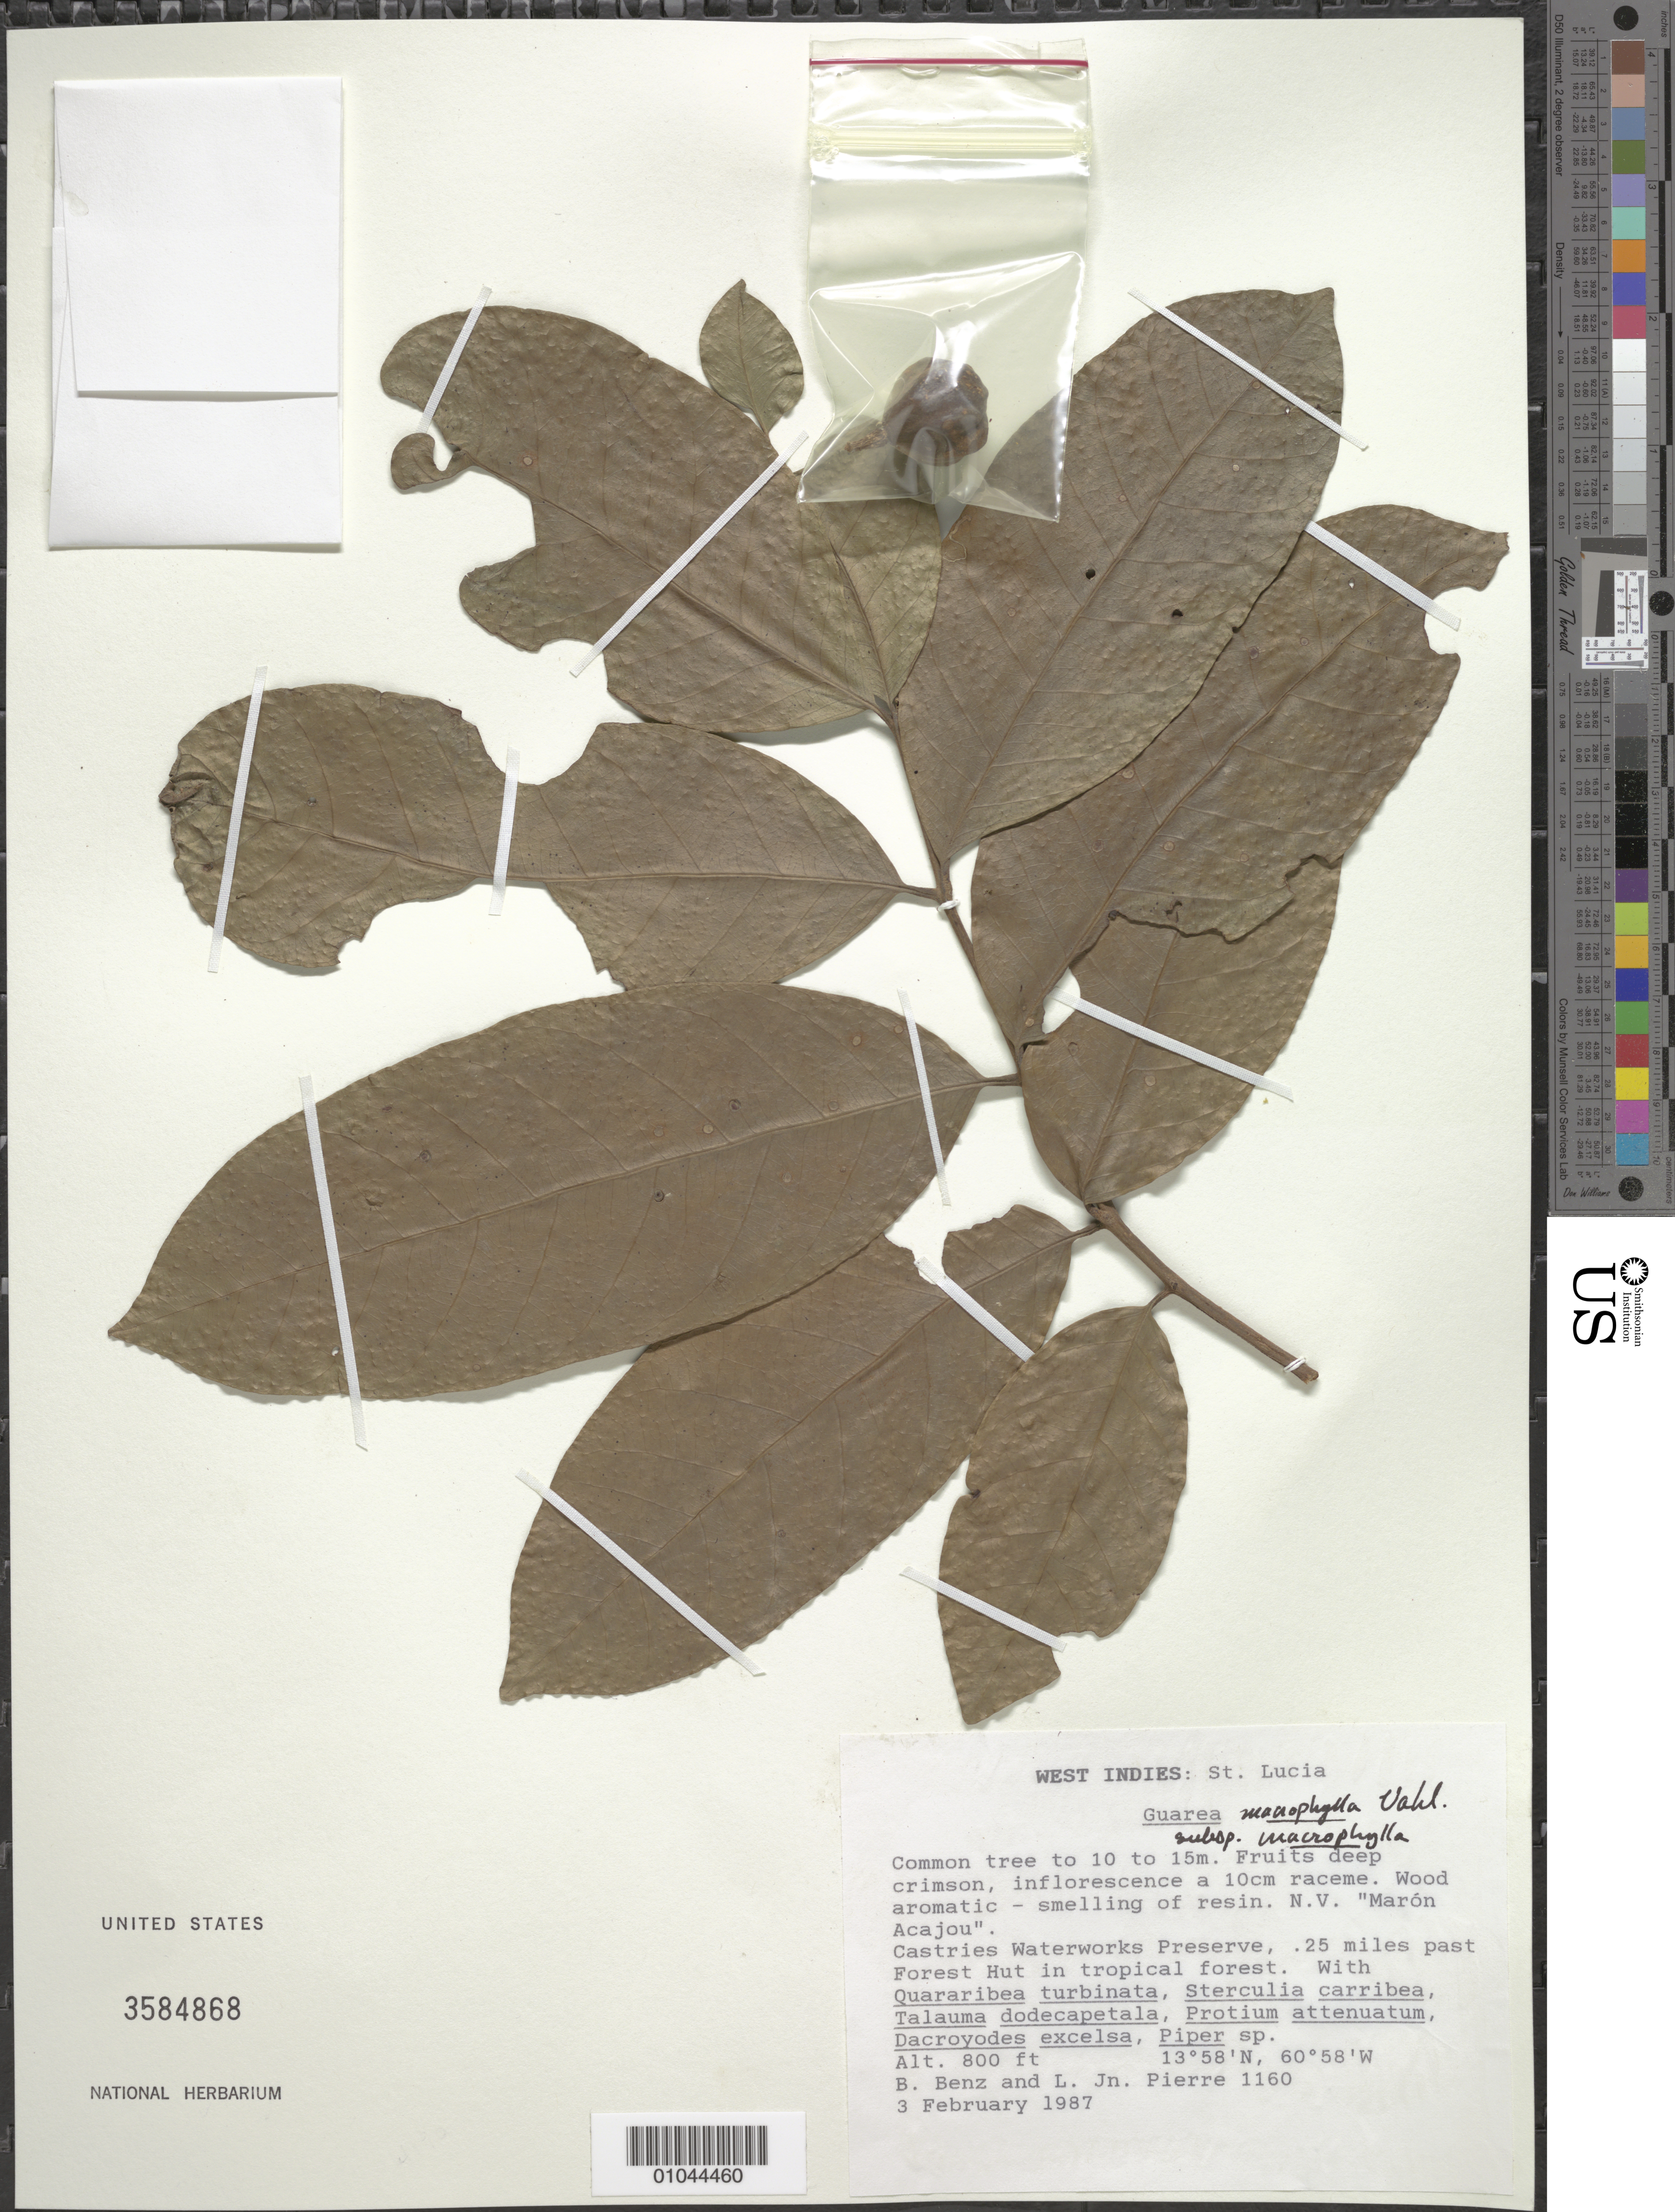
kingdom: Plantae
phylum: Tracheophyta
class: Magnoliopsida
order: Sapindales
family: Meliaceae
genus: Guarea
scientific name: Guarea macrophylla subsp. macrophylla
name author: Vahl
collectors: B. Benz & L. Pierre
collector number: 1160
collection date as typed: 03 Feb 1987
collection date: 1987-02-03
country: St. Lucia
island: St. Lucia I.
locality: Castries Waterworks Preserve, 0.25 miles past Forest Hut in tropical forest. With Quararibea turbinata, Sterculia carribea, Talauma dodecapetala, Protium attenuatum, Dacroyodes excelsa, Piper sp.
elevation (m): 244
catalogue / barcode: US 3584868